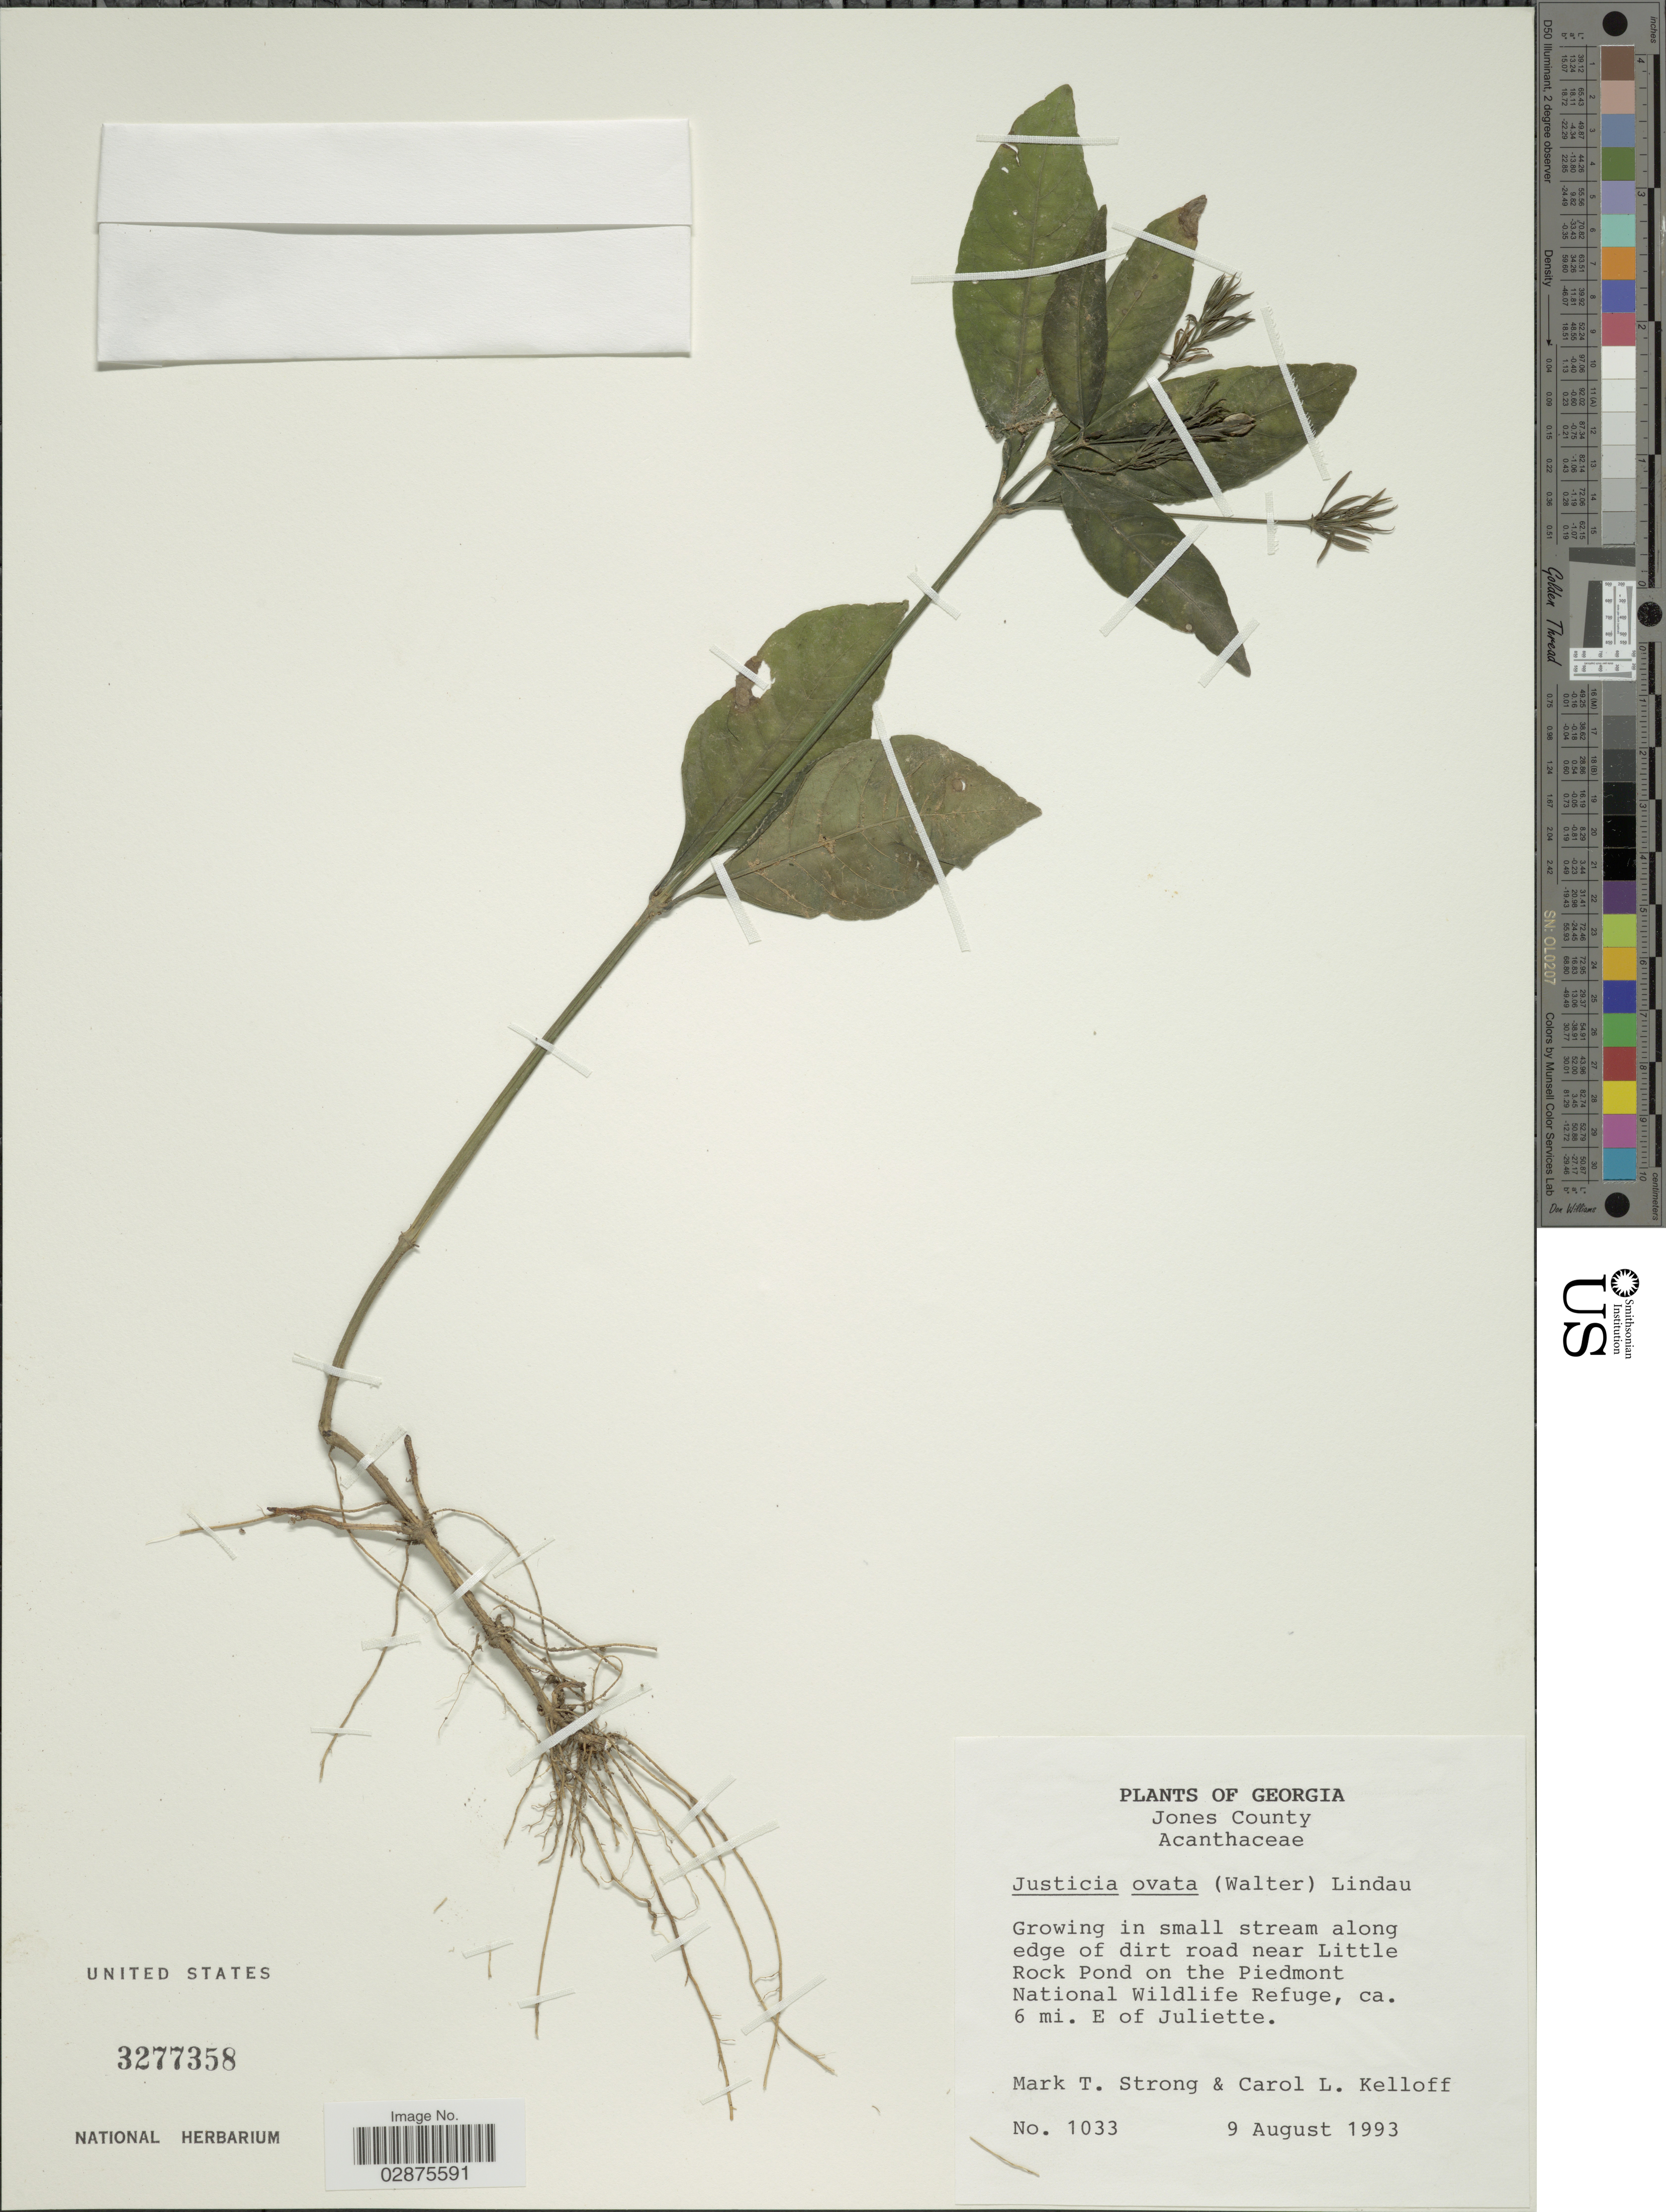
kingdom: Plantae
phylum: Tracheophyta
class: Magnoliopsida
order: Lamiales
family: Acanthaceae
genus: Justicia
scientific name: Justicia ovata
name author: E. Mey.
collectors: M. T. Strong & C. L. Kelloff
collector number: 1033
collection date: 1993-08-09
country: United States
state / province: Georgia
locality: Jones County. Growing in small stream along edge of dirt road near Little Rock Pond on the Piedmont National Wildlife Refuge, ca. 6 mi. E of Juliette.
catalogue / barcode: US 3277358